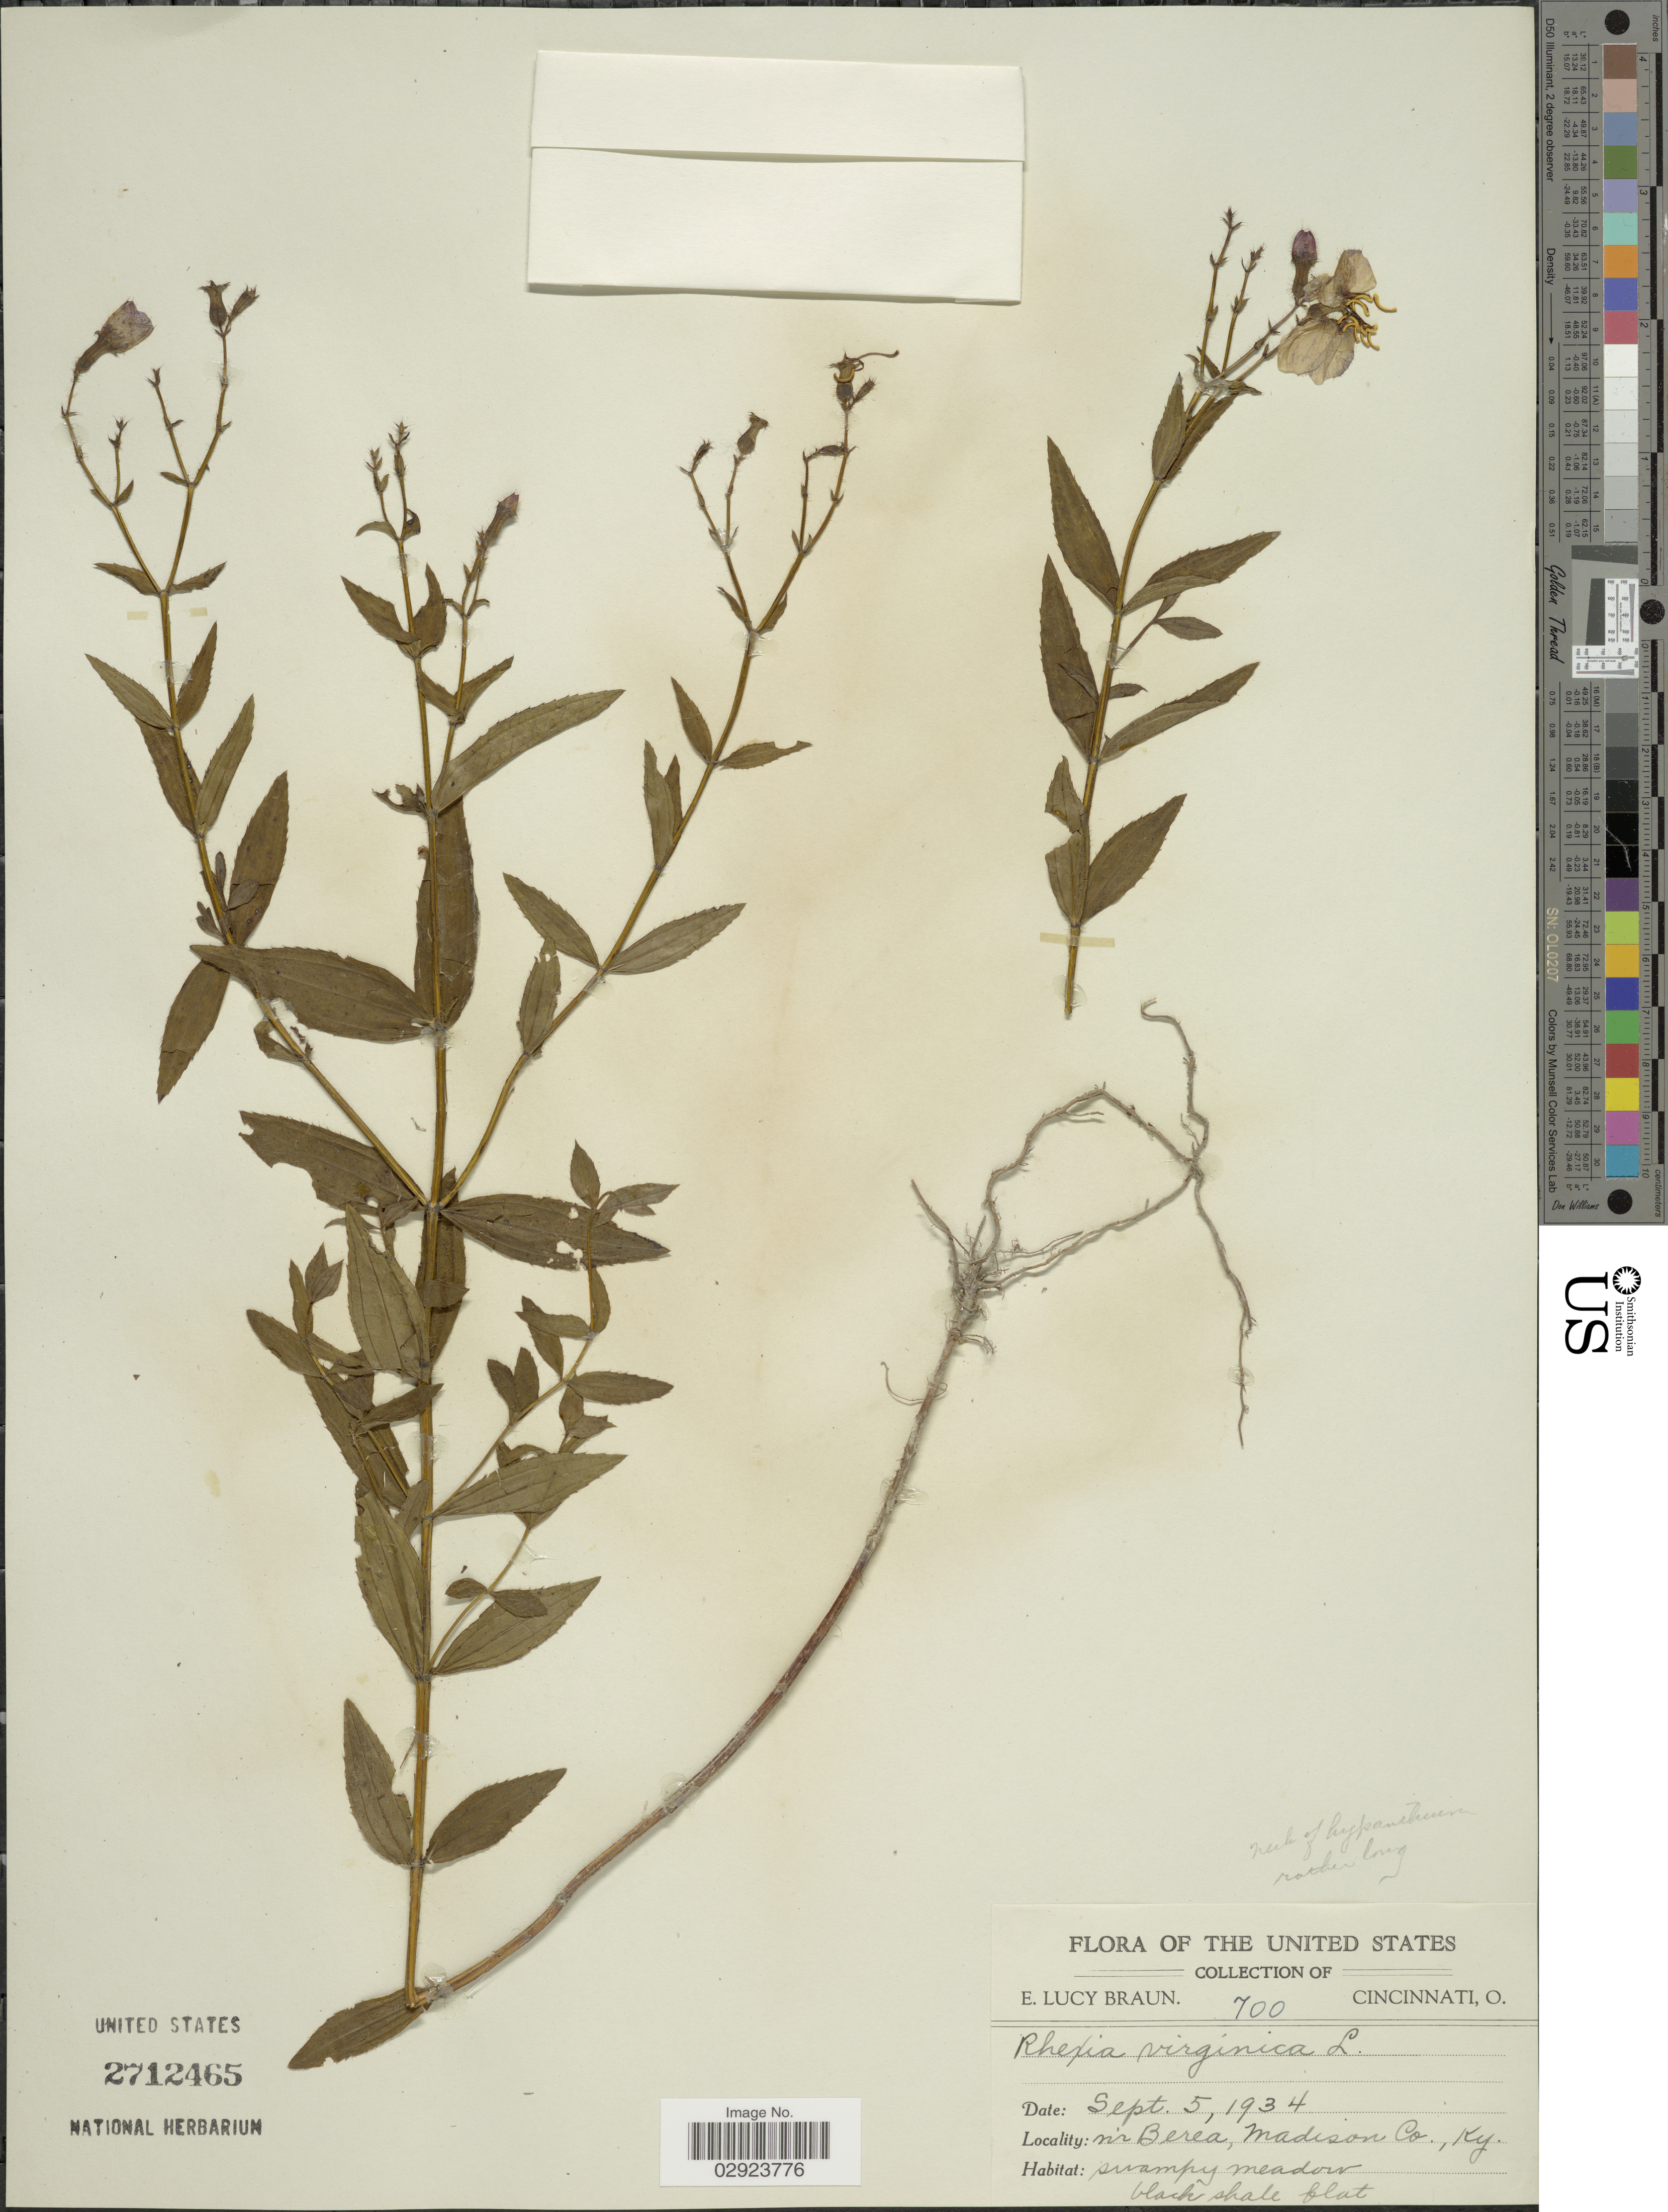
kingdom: Plantae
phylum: Tracheophyta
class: Magnoliopsida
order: Myrtales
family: Melastomataceae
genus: Rhexia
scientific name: Rhexia virginica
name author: L.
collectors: E. L. Braun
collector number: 700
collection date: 1934-09-05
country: United States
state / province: Kentucky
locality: Nr Berea, Madison Co.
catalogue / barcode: US 2712465